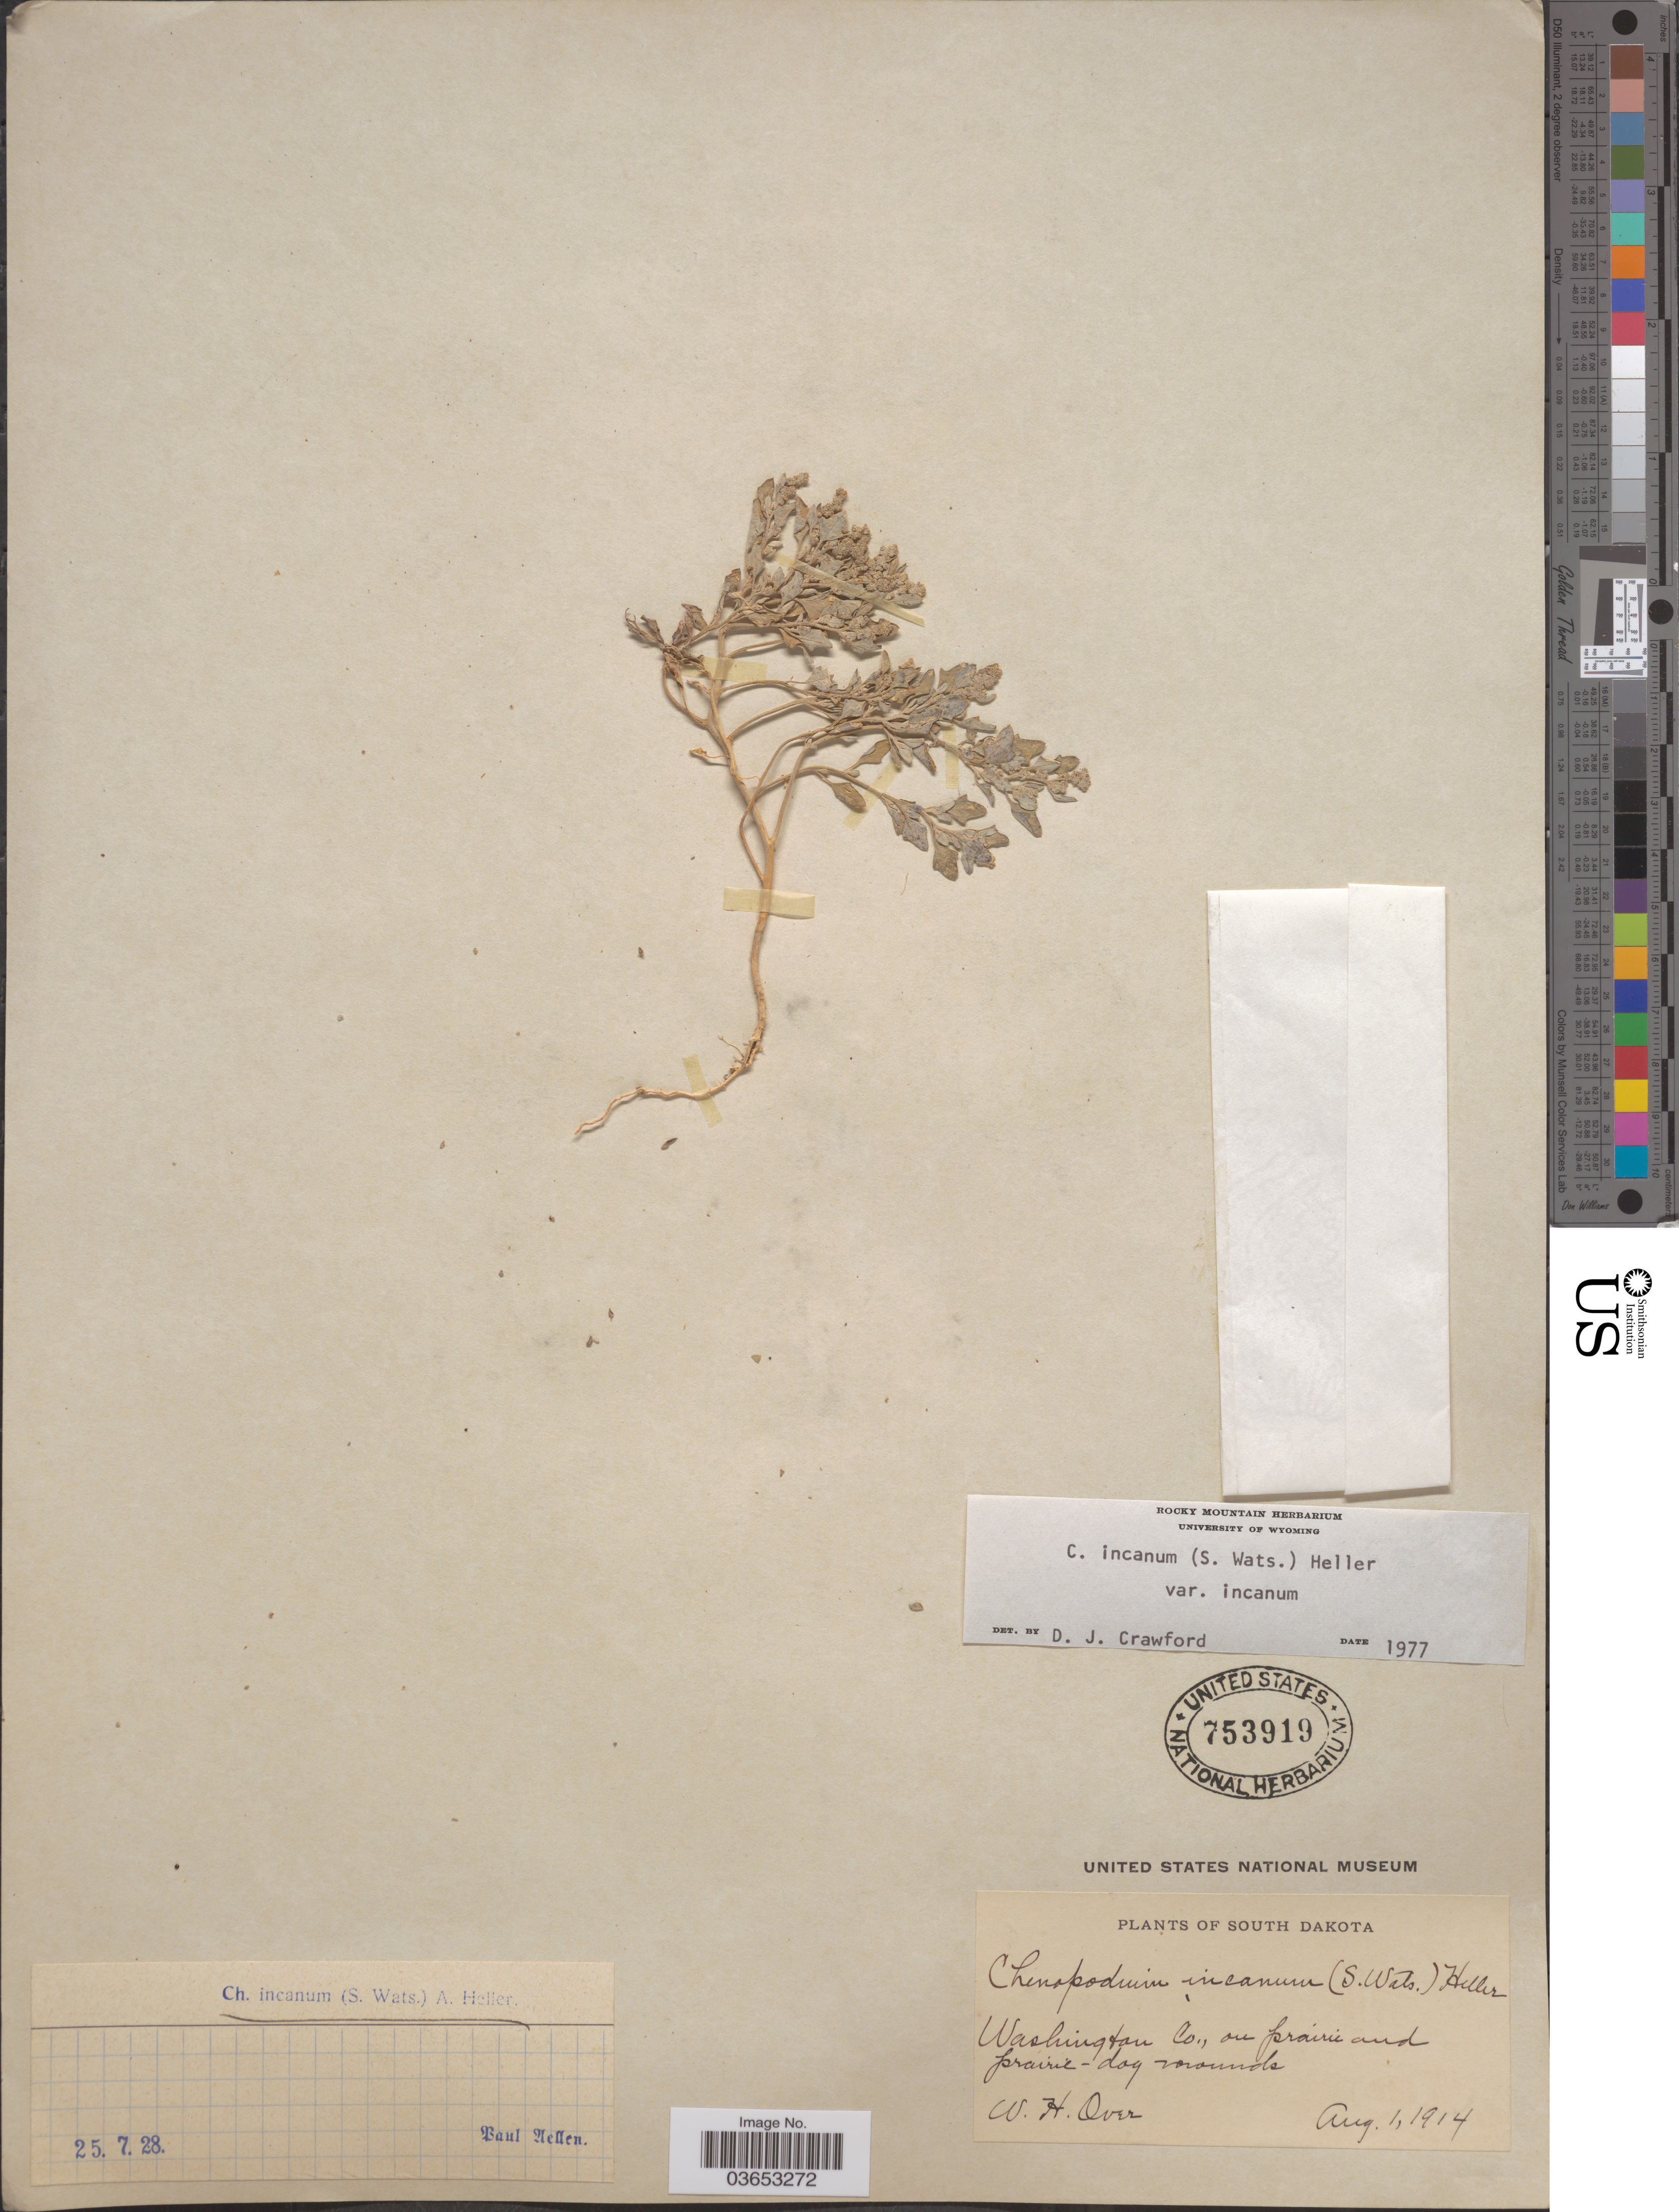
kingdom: Plantae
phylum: Tracheophyta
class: Magnoliopsida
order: Caryophyllales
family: Amaranthaceae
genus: Chenopodium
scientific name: Chenopodium incanum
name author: (S. Watson) A. Heller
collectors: W. Over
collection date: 1914-08-01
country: United States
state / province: South Dakota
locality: Washington Co.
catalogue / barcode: US 753919